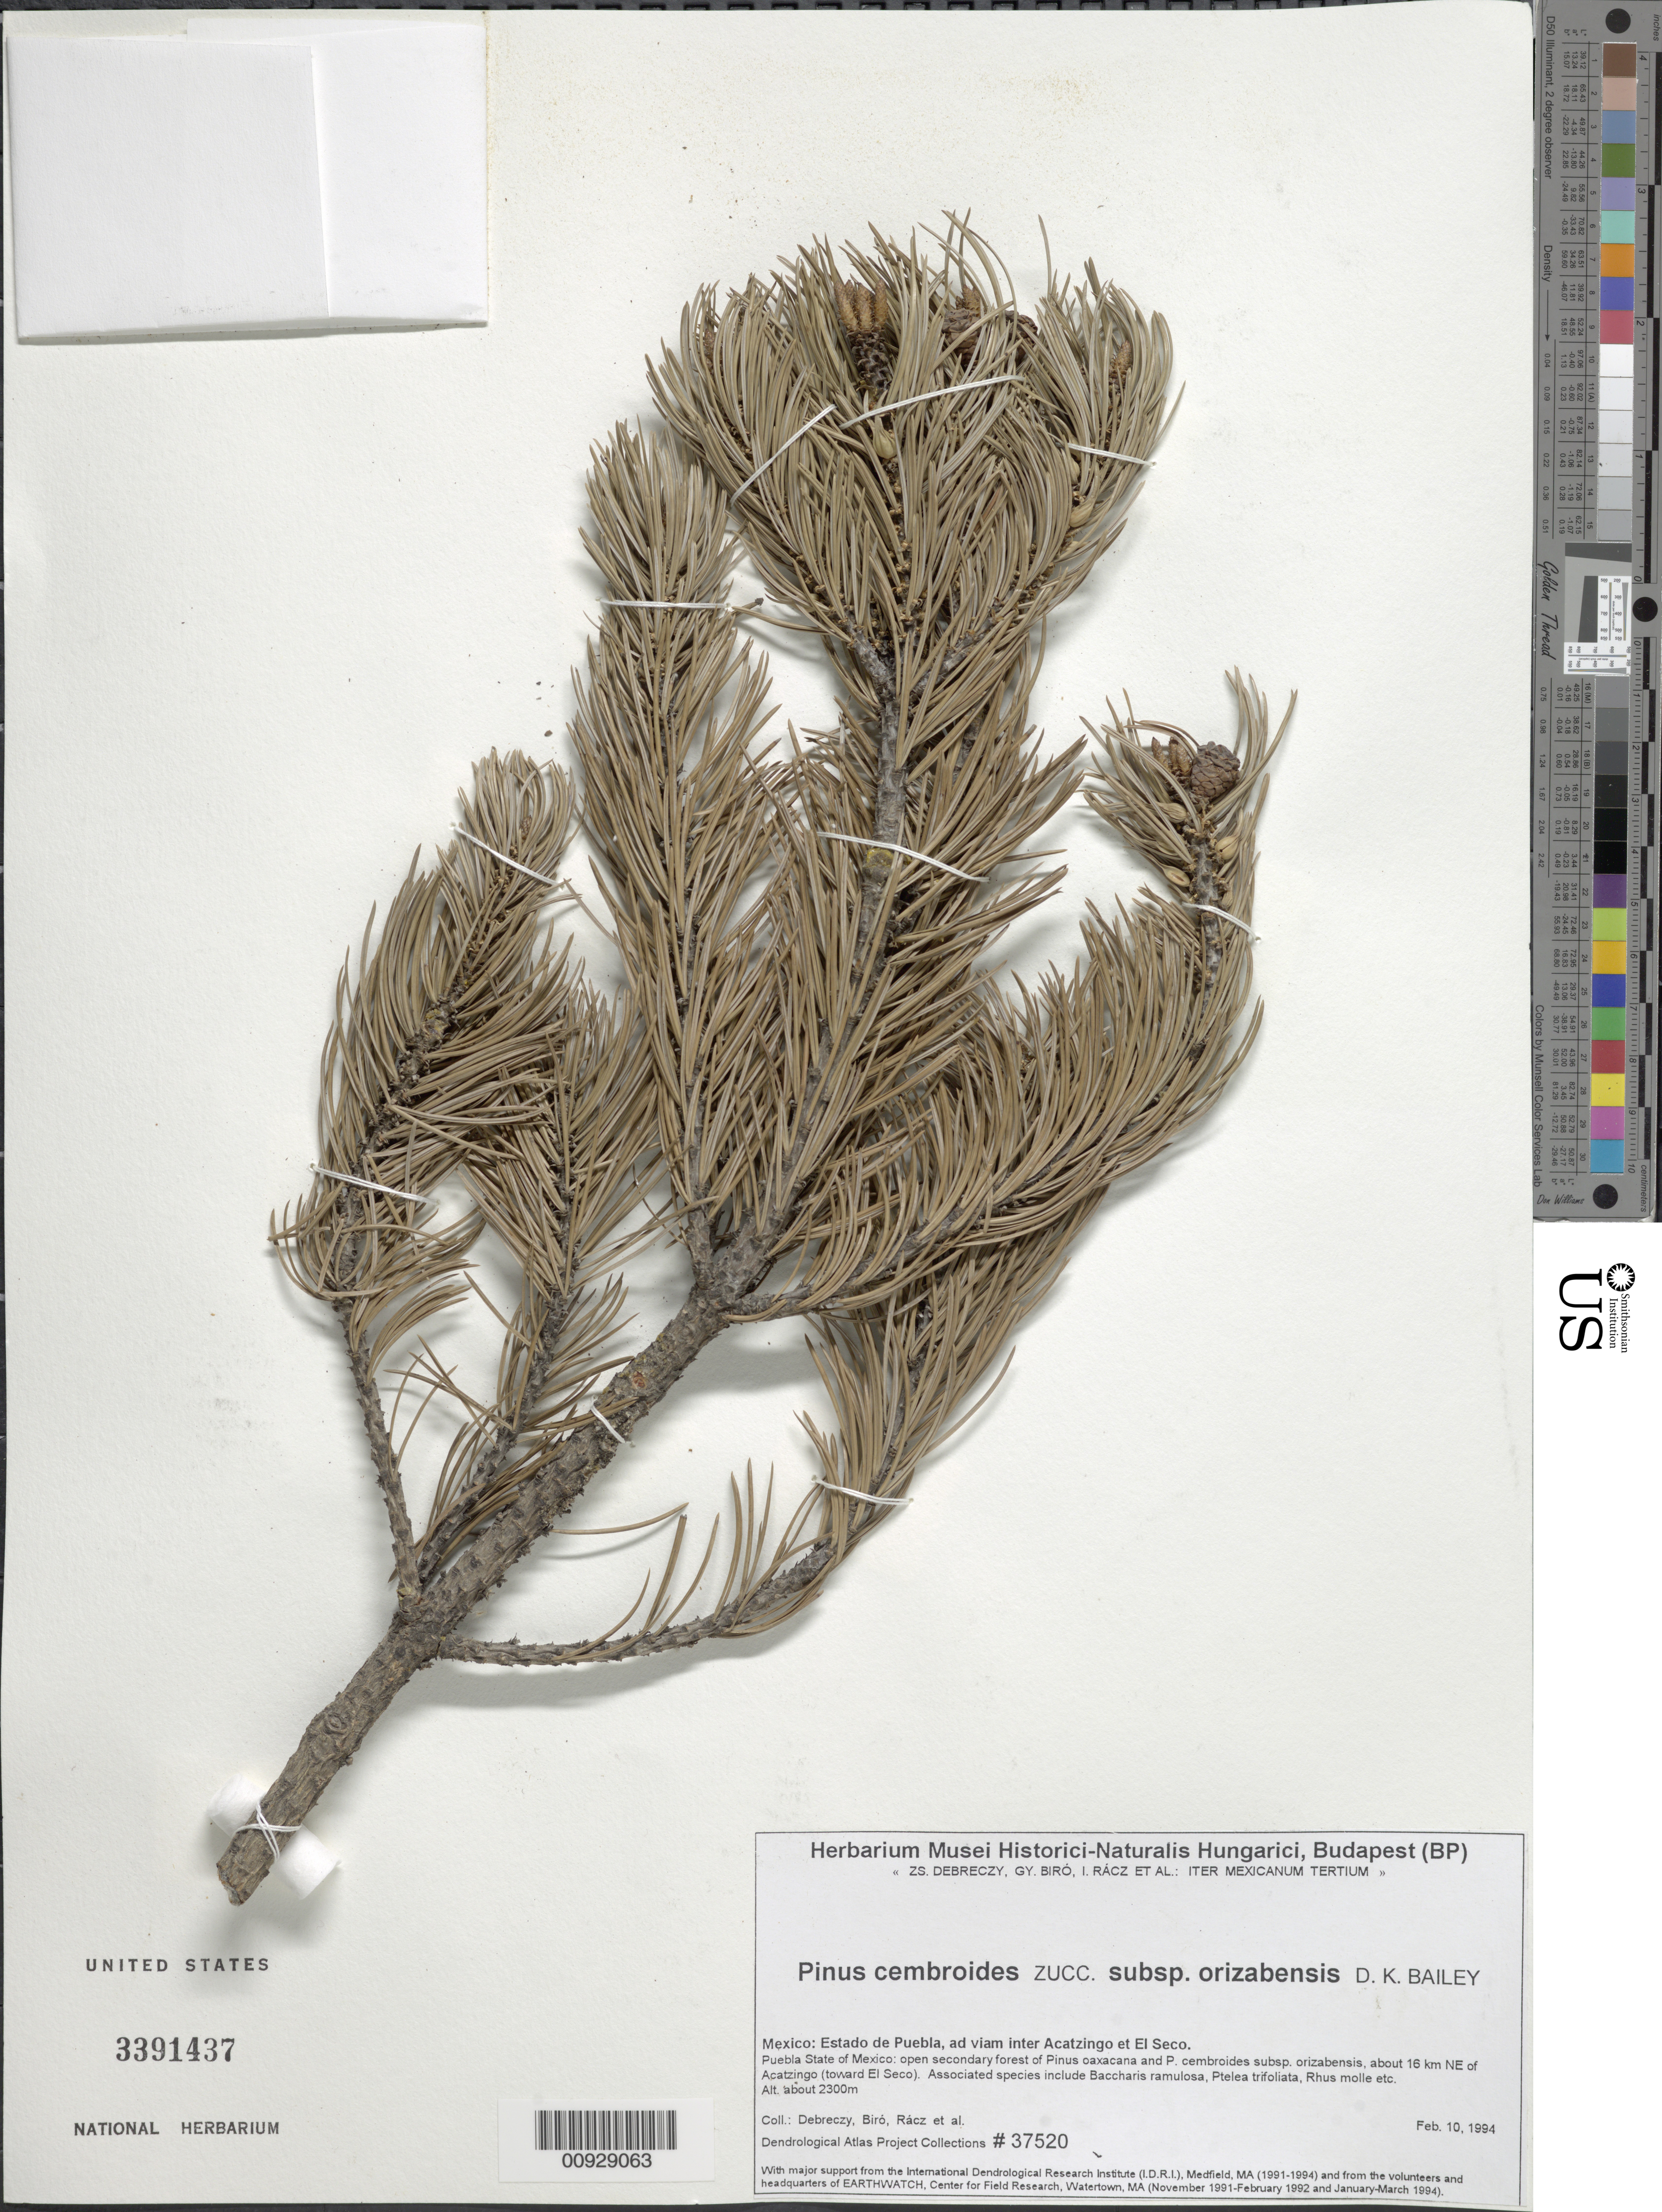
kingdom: Plantae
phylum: Tracheophyta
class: Pinopsida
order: Pinales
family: Pinaceae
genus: Pinus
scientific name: Pinus cembroides subsp. orizabensis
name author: D.K. Bailey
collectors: Z. Debreczy, G. Biro, I. Rácz & et al.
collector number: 37520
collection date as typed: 10 Feb 1994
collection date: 1994-02-10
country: Mexico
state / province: Puebla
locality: About 16 km. NE of Acatzingo (toward El Seco).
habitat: Open secondary forest of Pinus oaxacana and P. cembroides subsp. Orizabensis. Associated species include Baccharis ramulosa, Ptelea trifoliata, Rhus molle, etc.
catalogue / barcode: US 3391437